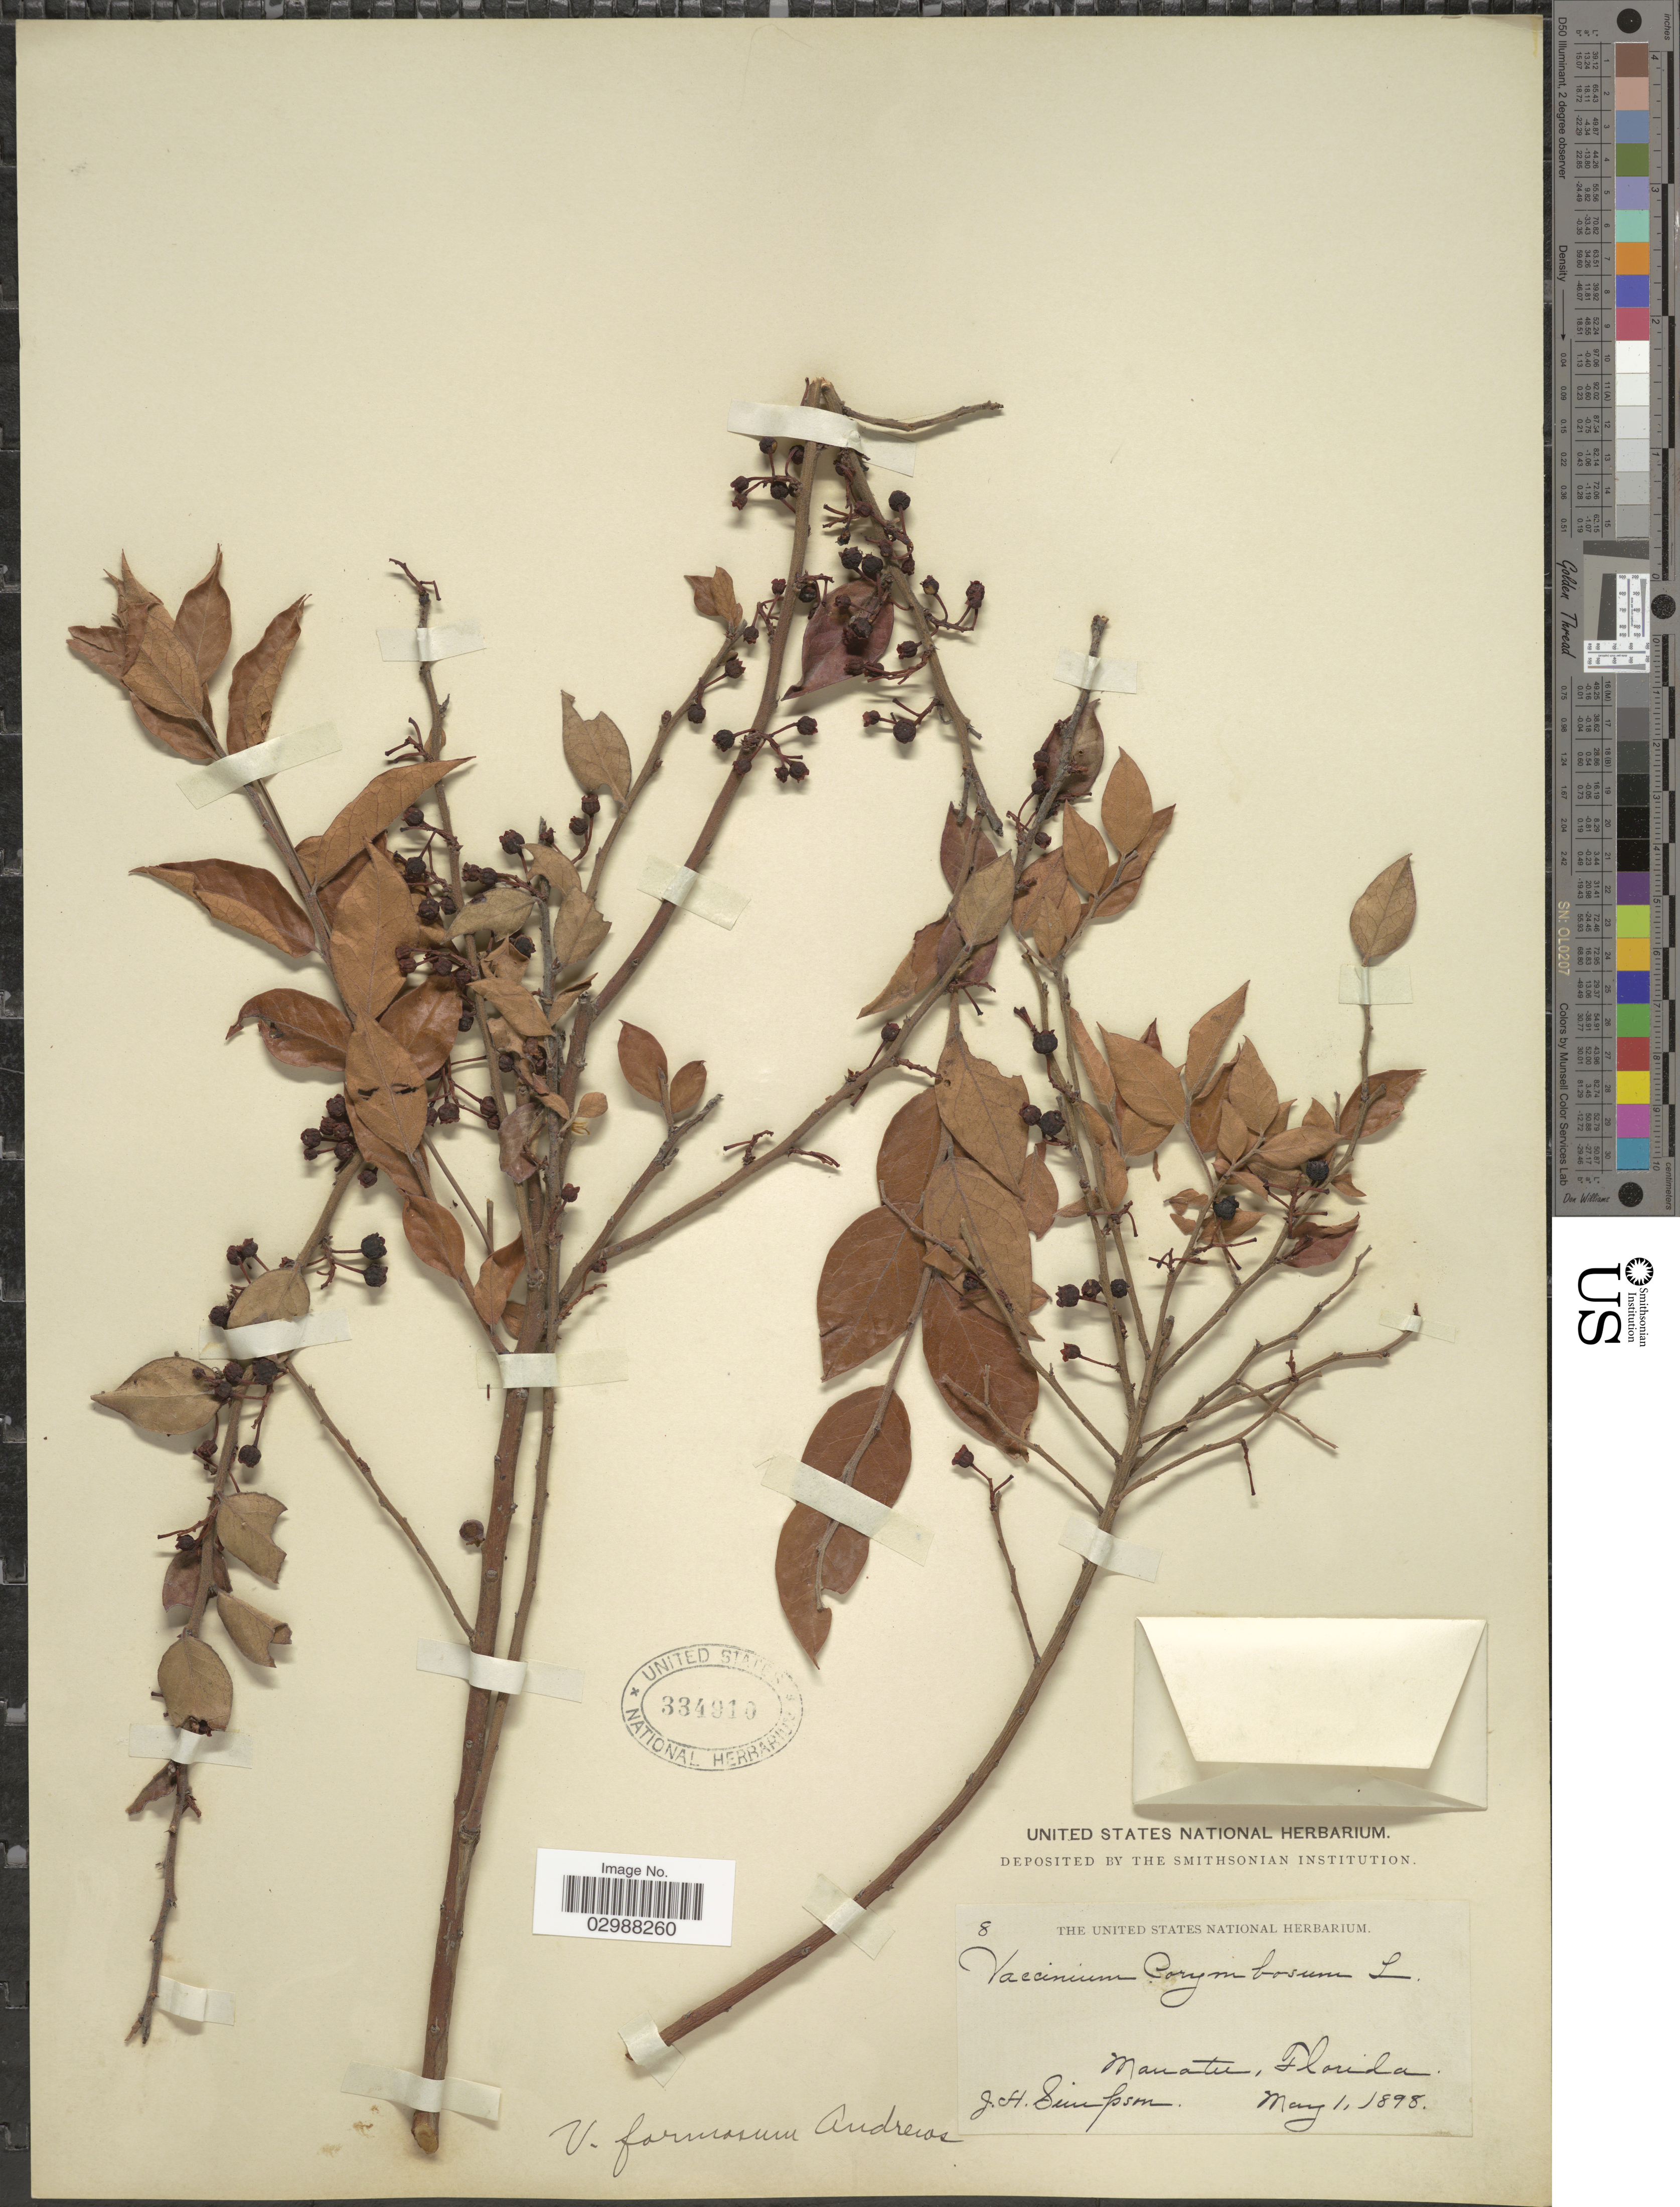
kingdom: Plantae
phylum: Tracheophyta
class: Magnoliopsida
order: Ericales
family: Ericaceae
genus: Vaccinium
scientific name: Vaccinium fuscatum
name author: Aiton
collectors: J. H. Simpson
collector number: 8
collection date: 1898-05-01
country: United States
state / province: Florida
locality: Manatee.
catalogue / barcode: US 334910